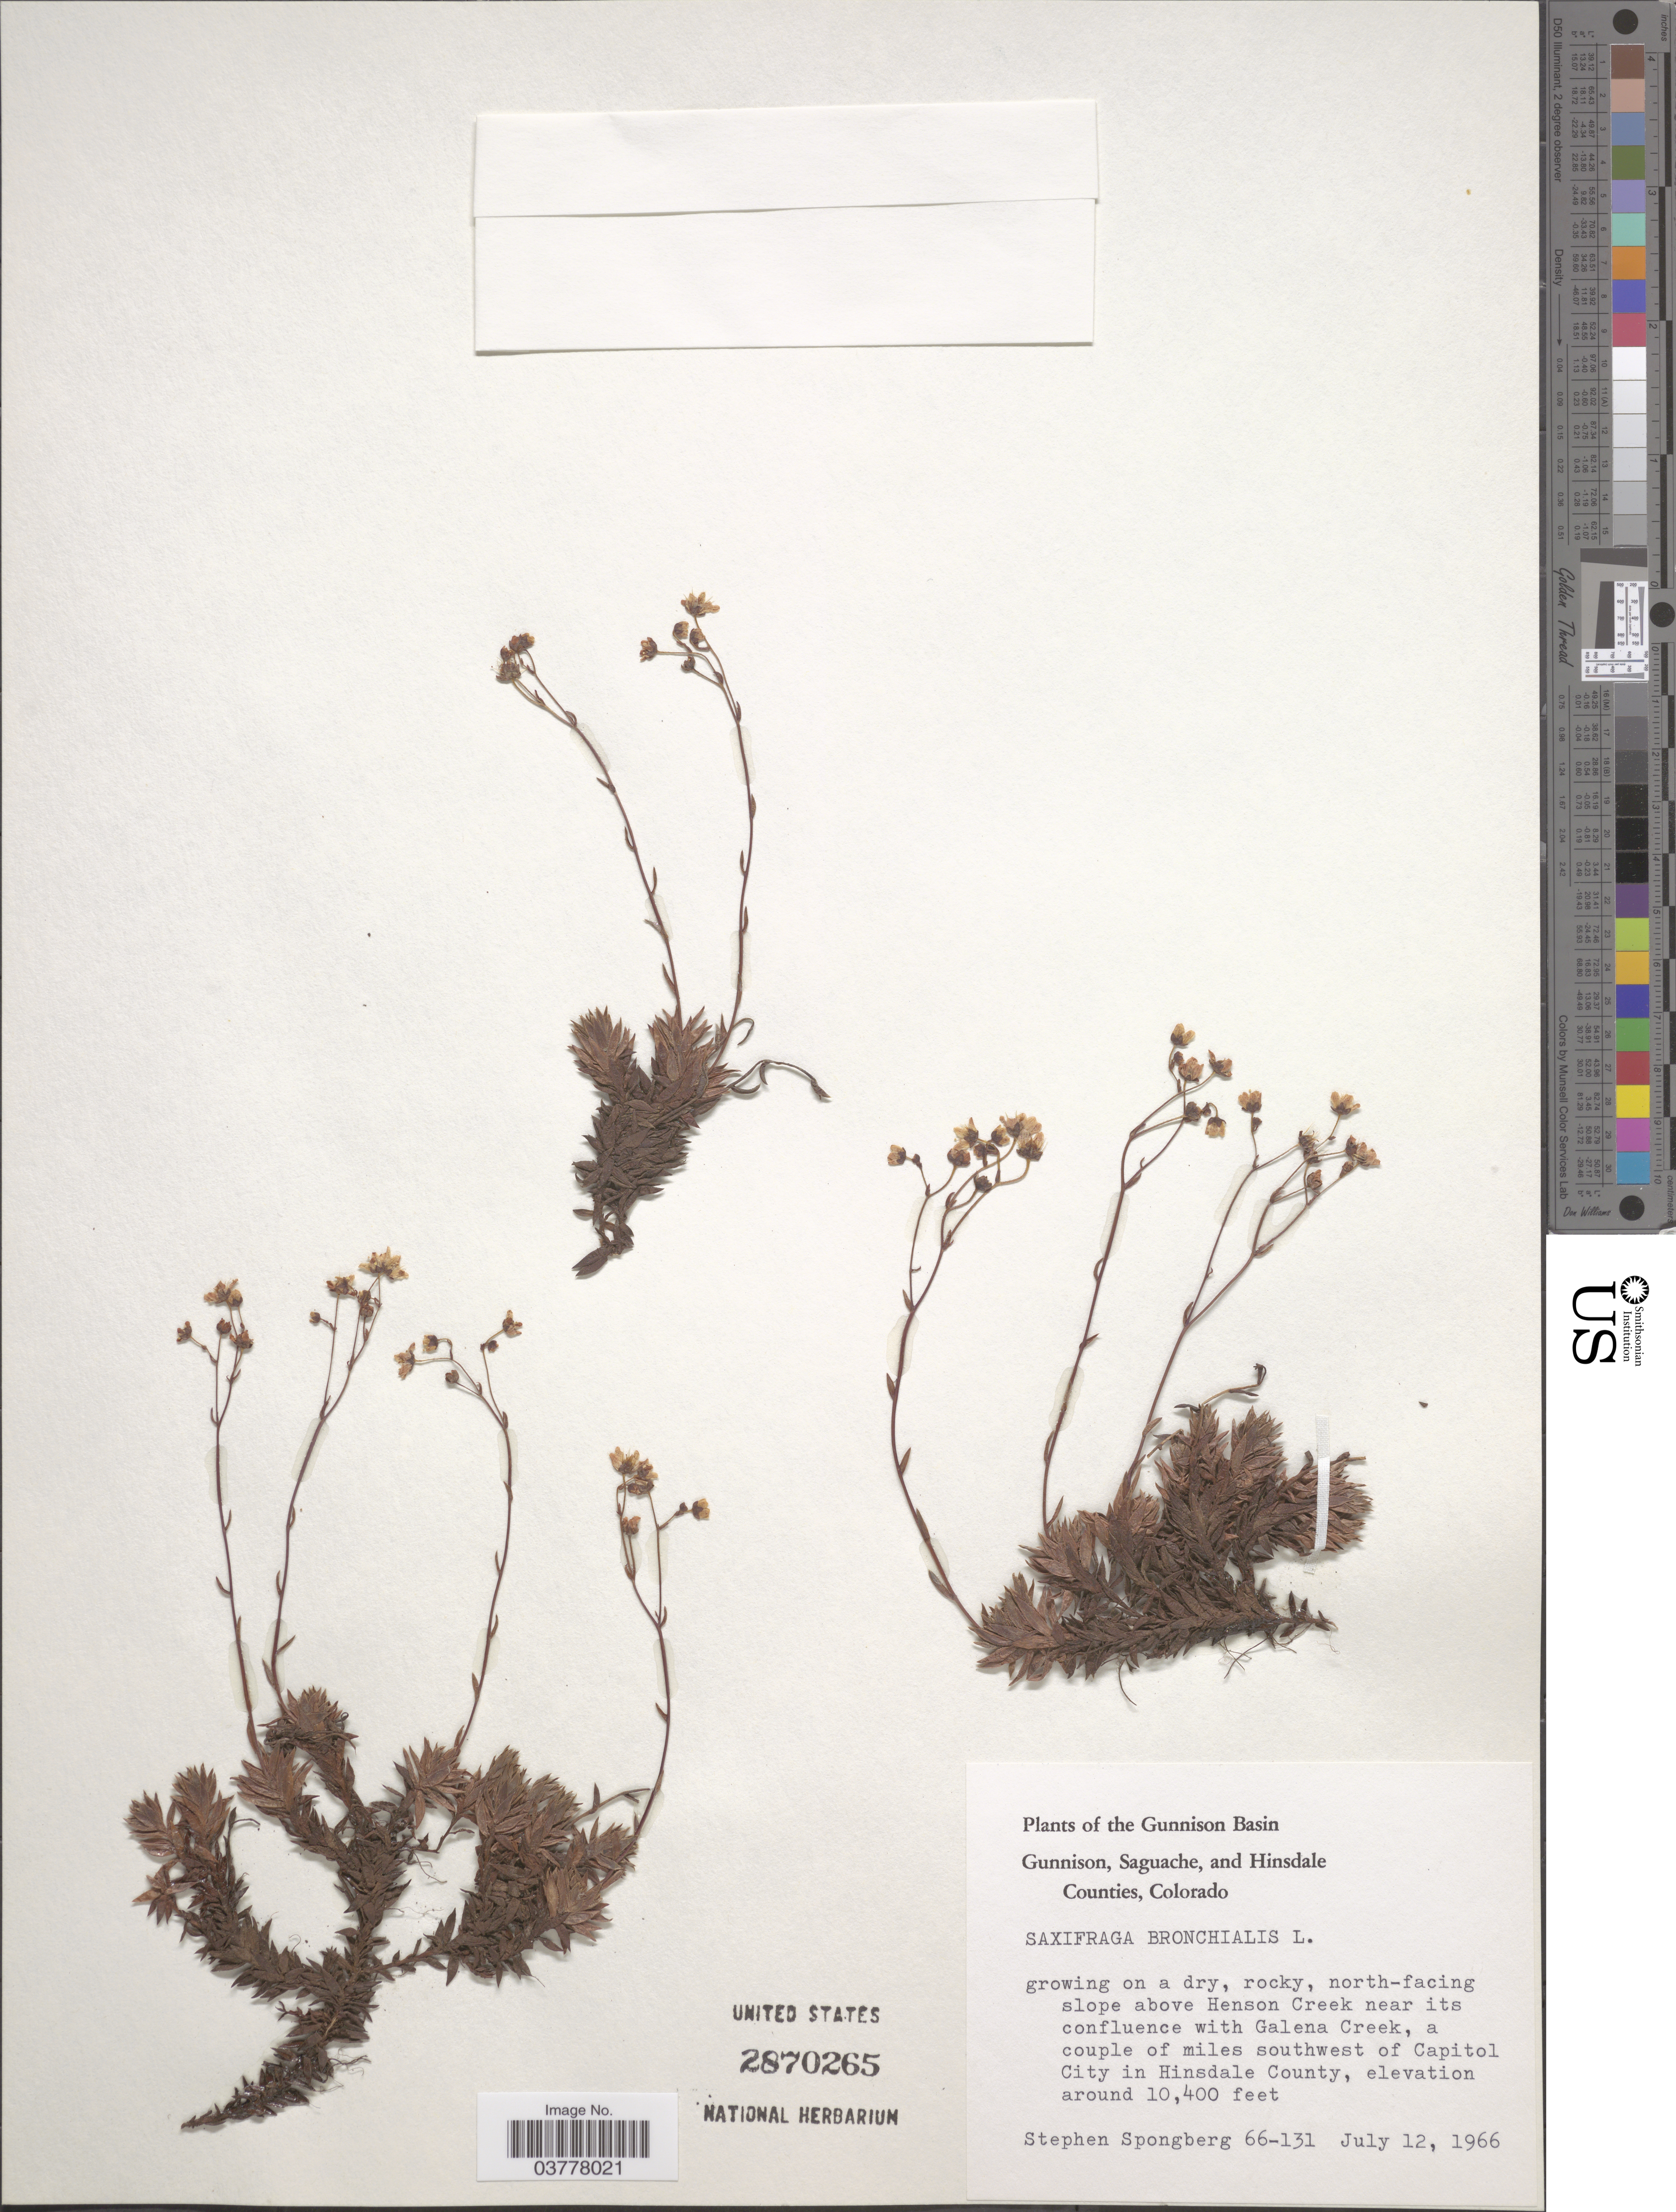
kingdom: Plantae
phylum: Tracheophyta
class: Magnoliopsida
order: Saxifragales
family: Saxifragaceae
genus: Saxifraga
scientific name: Saxifraga bronchialis subsp. austromontana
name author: (Wiegand) Piper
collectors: S. A.Spongberg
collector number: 66-131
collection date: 1966-07-12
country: United States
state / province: Colorado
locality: The Gunnison Basin. North-facing slope above Henson Creek near its confluence with Galena Creek, a couple of miles southwest of Capitol City.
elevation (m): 3170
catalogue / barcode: US 2870265